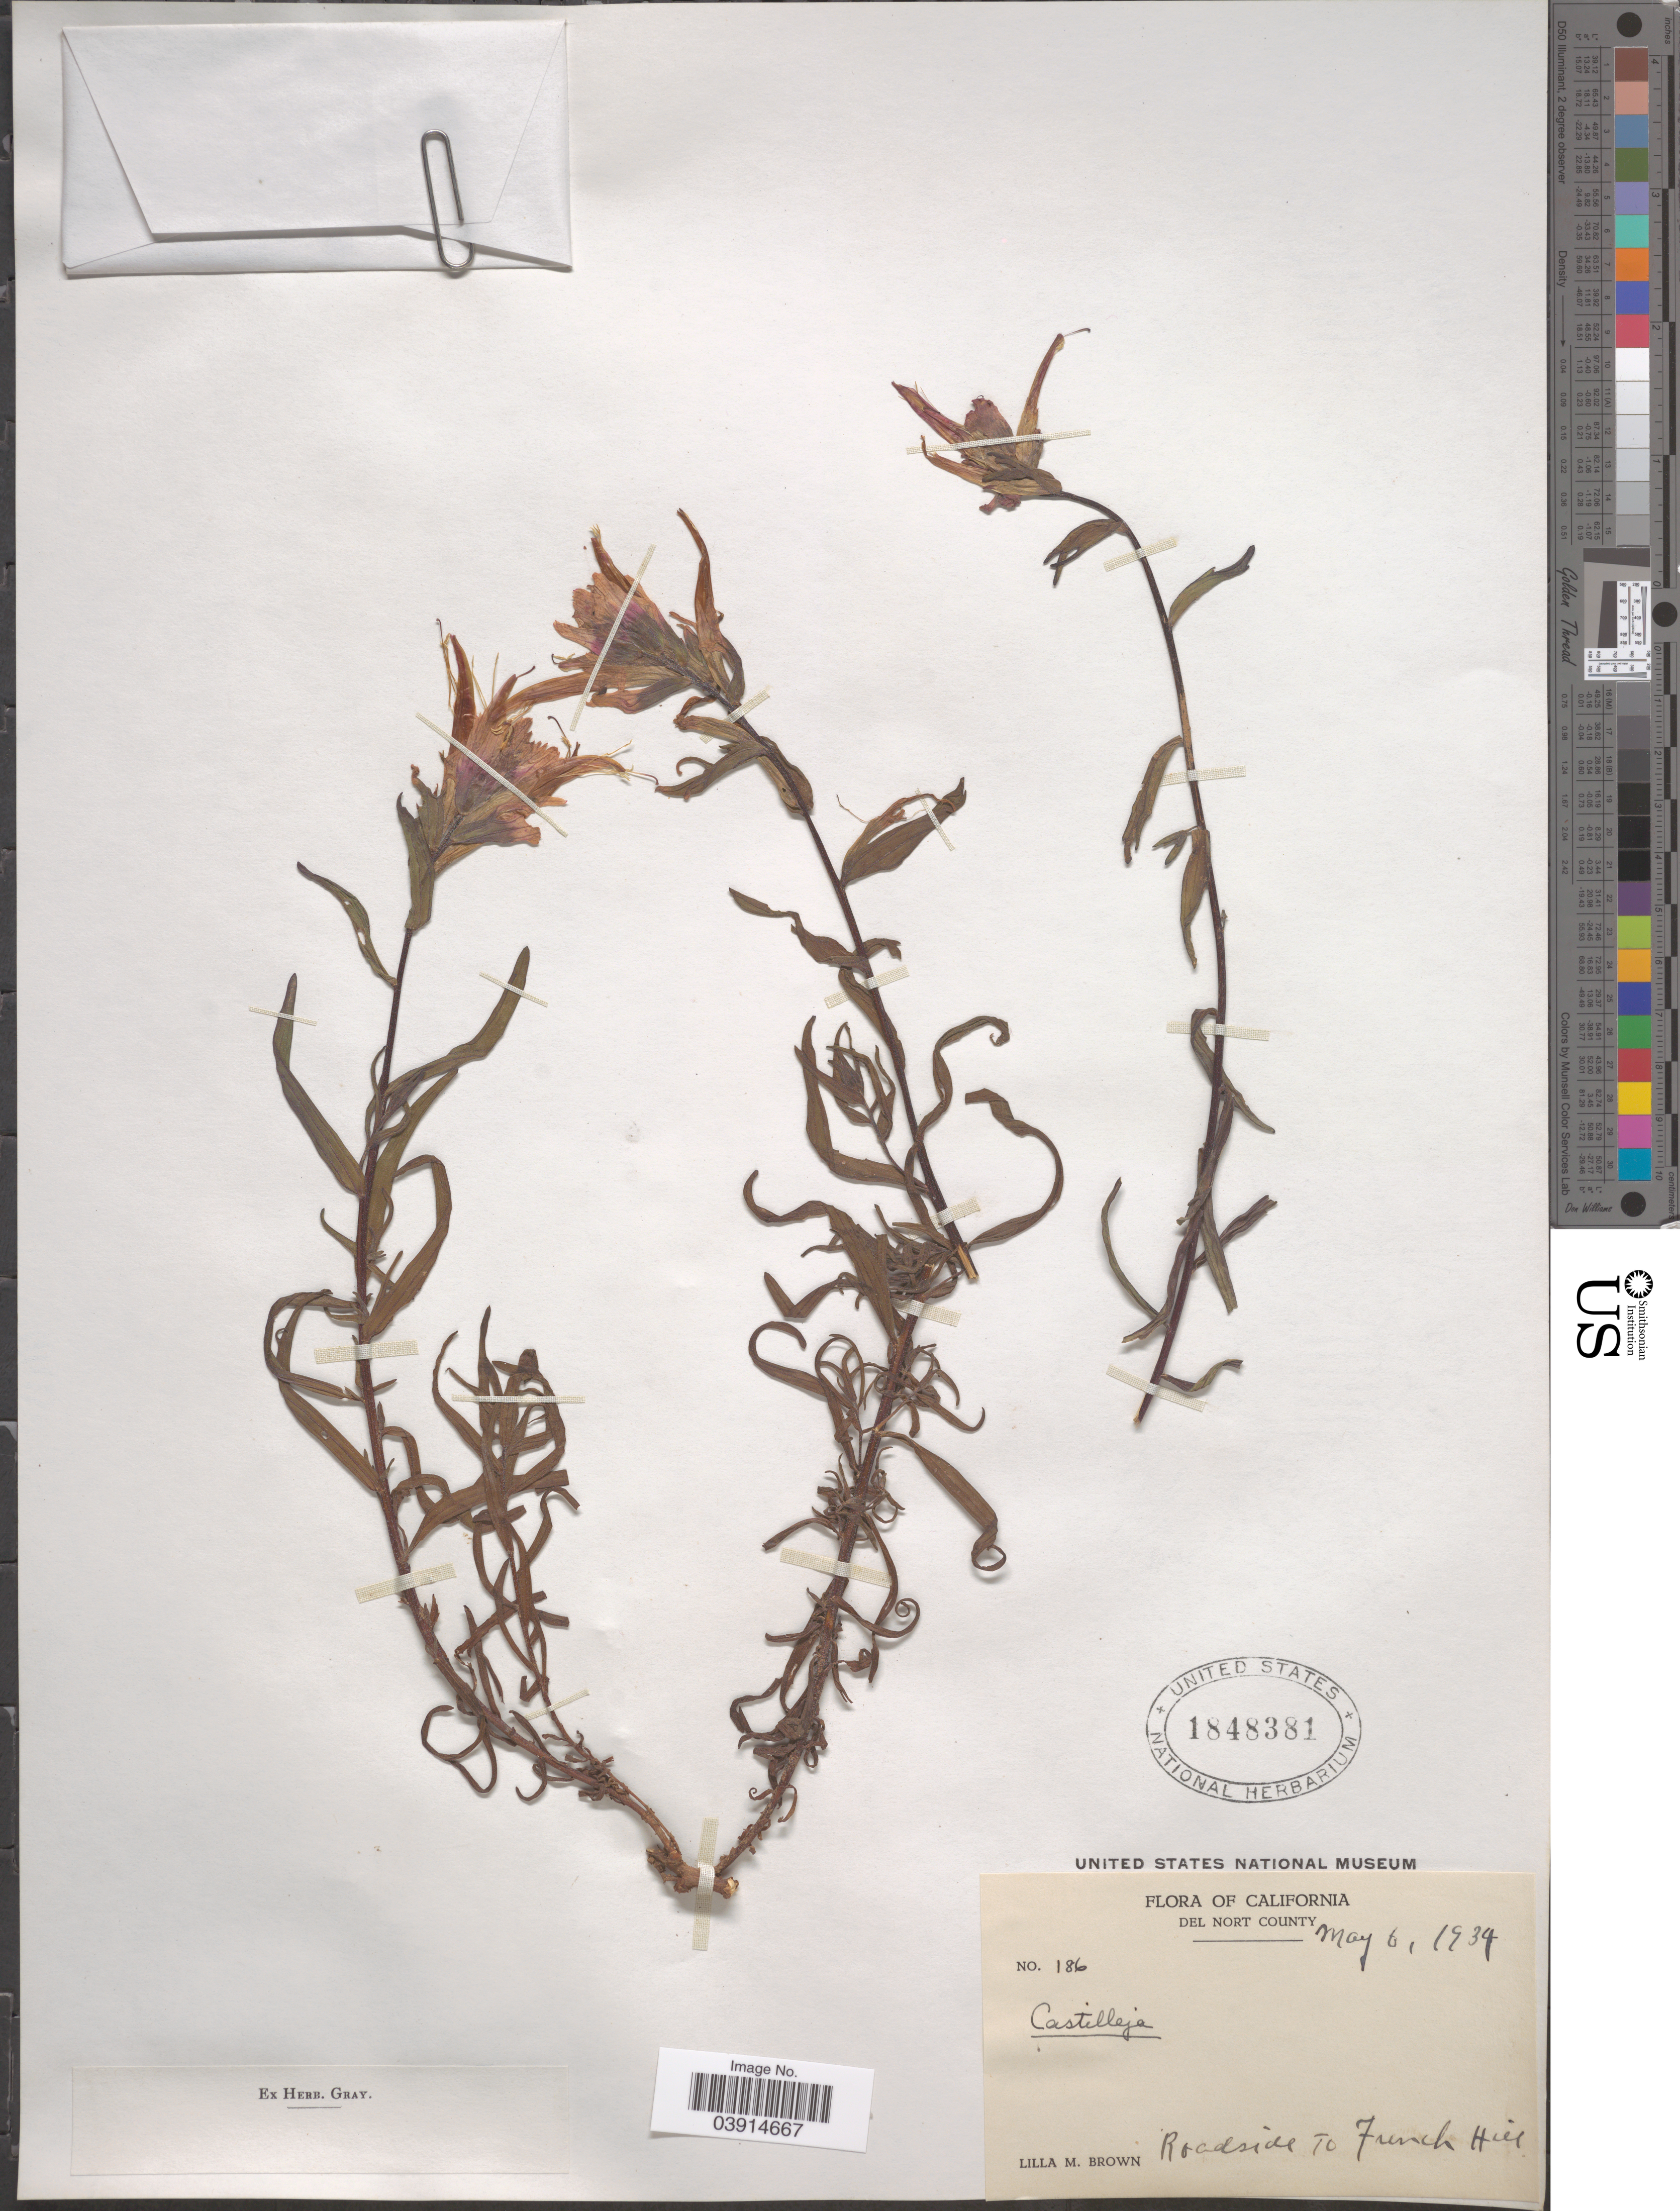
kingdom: Plantae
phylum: Tracheophyta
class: Magnoliopsida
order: Lamiales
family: Orobanchaceae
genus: Castilleja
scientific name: Castilleja sp.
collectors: L. M. Brown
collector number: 186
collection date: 1934-05-06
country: United States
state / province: California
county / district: Del Norte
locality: Del Nort County. Roadside to French Hill.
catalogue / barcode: US 1848381